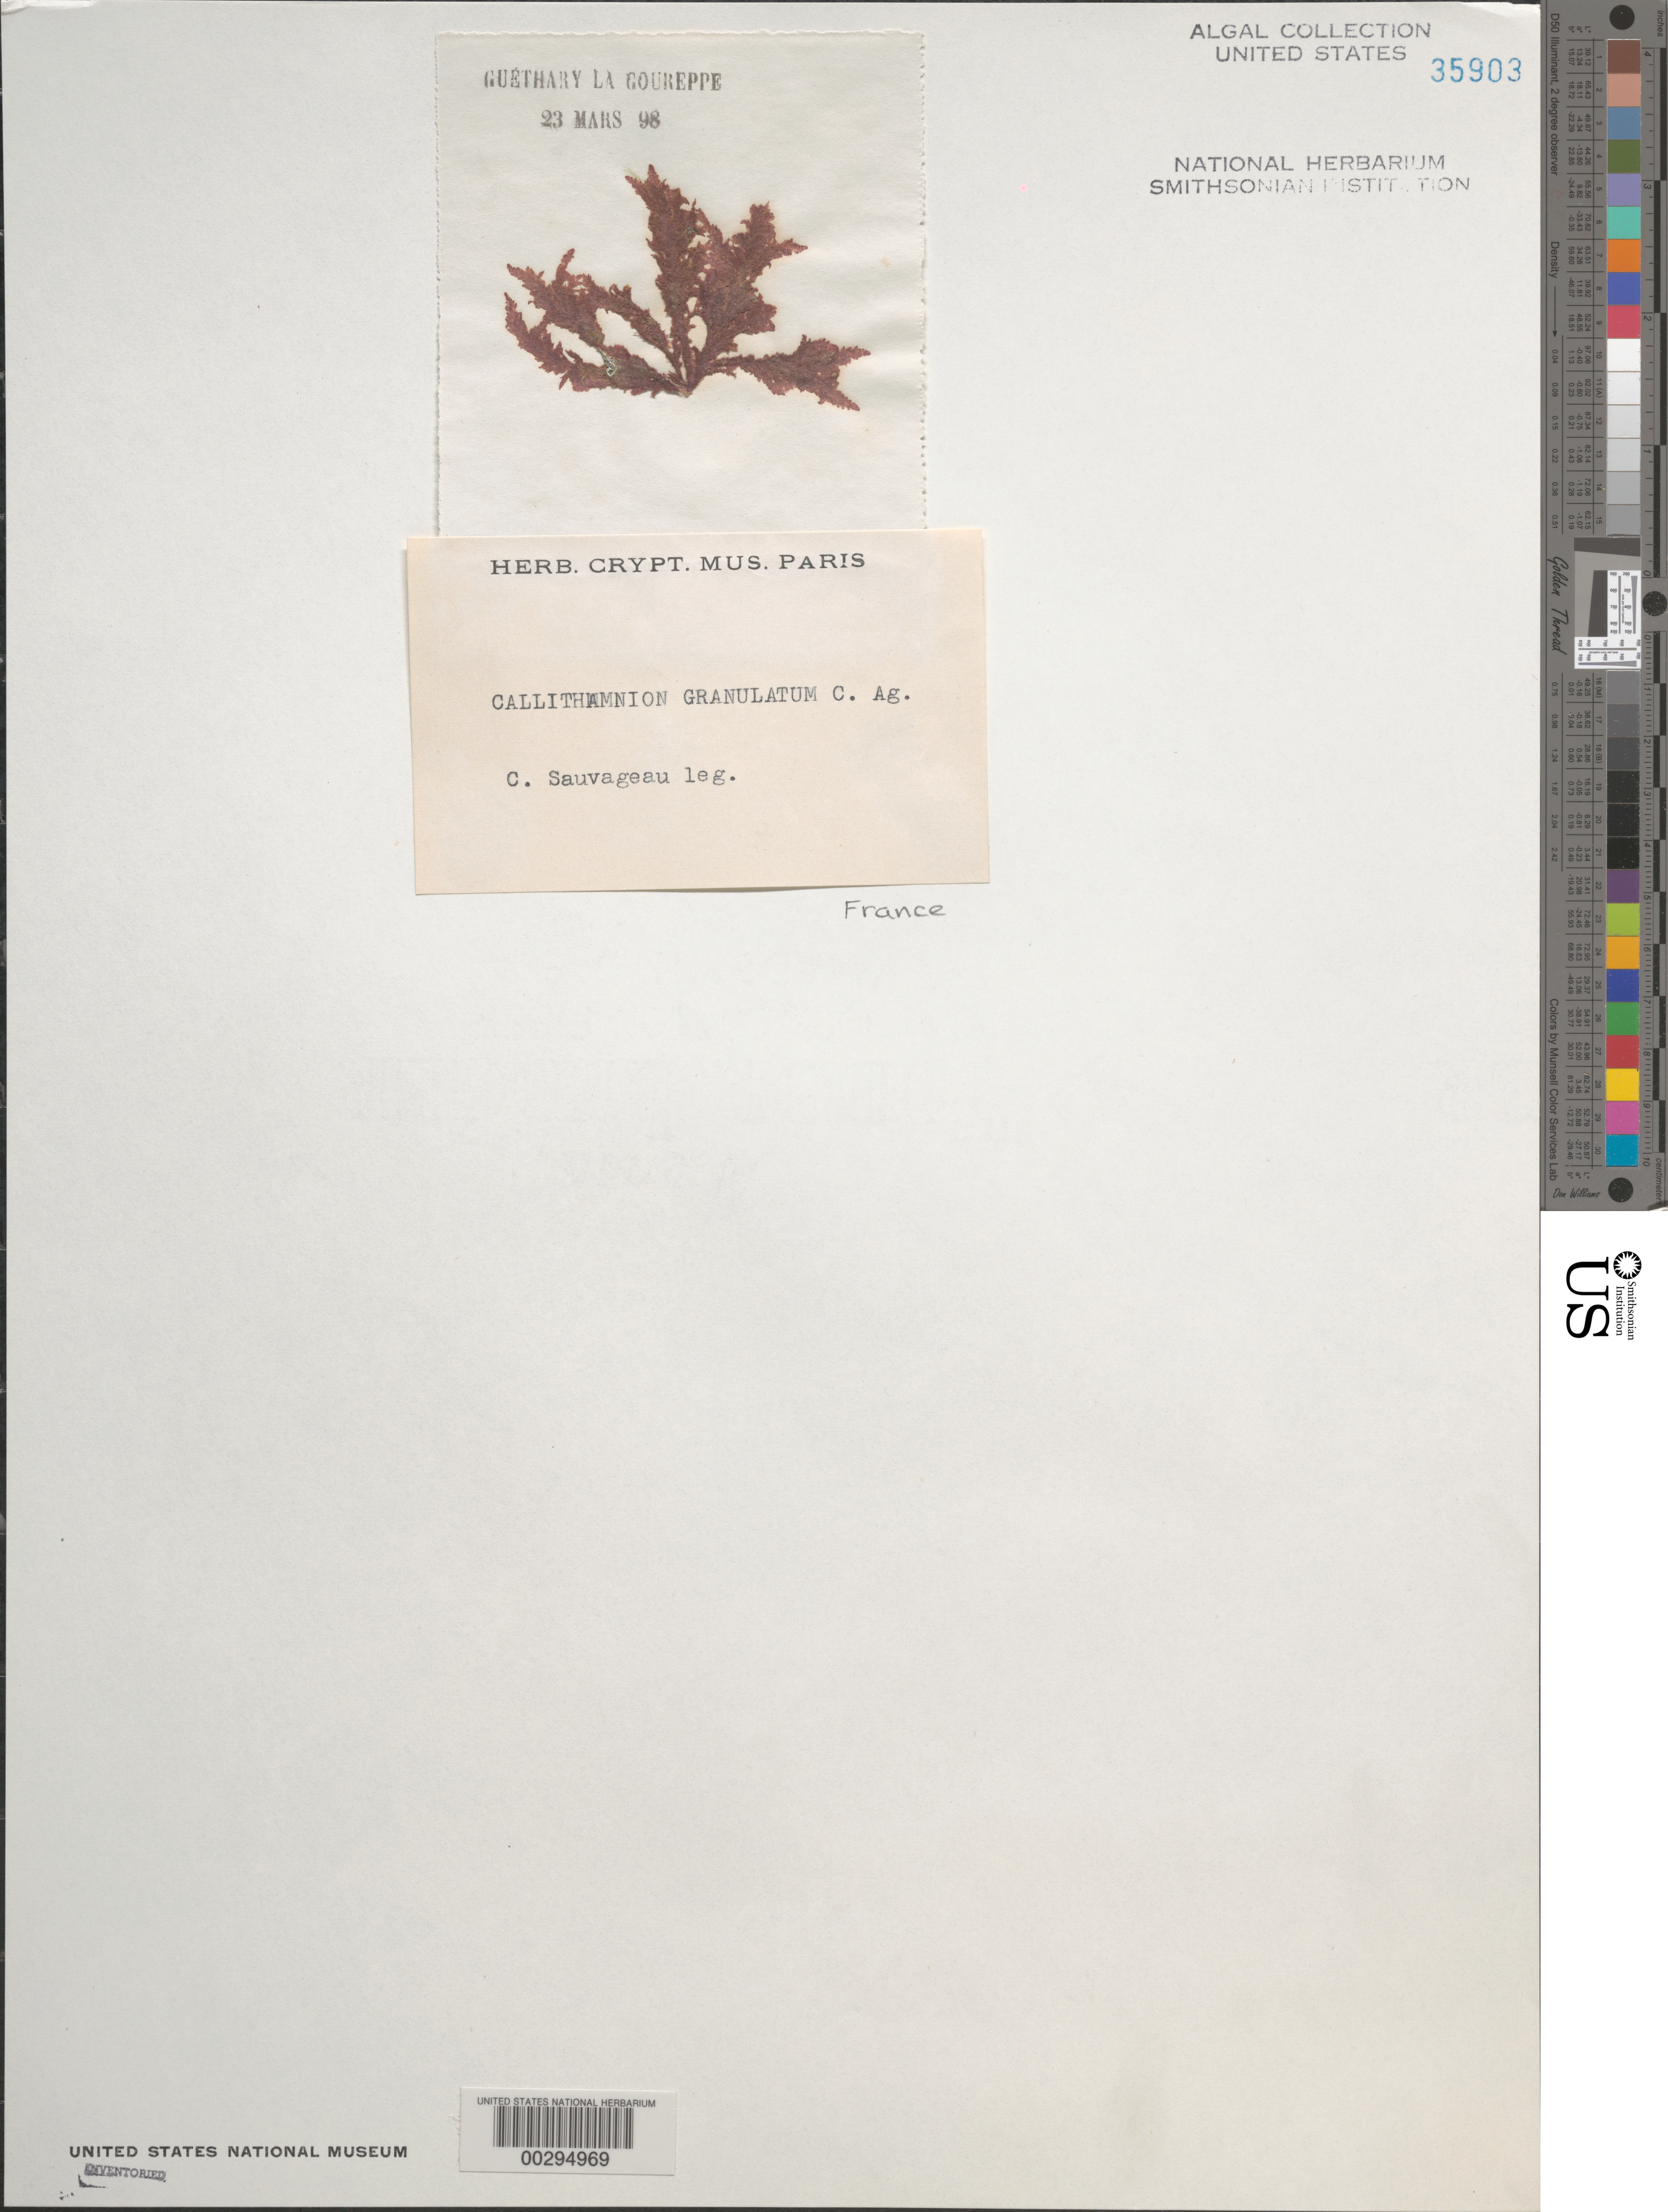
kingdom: Plantae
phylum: Rhodophyta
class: Florideophyceae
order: Ceramiales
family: Callithamniaceae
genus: Callithamnion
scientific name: Callithamnion granulatum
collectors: C. F. Sauvageau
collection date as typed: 23 Mar 1898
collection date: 1898-03-23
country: France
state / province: Nouvelle-Aquitaine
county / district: Pyrénées-Atlantiques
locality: Guethary, La Goureppe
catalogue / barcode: US 35903